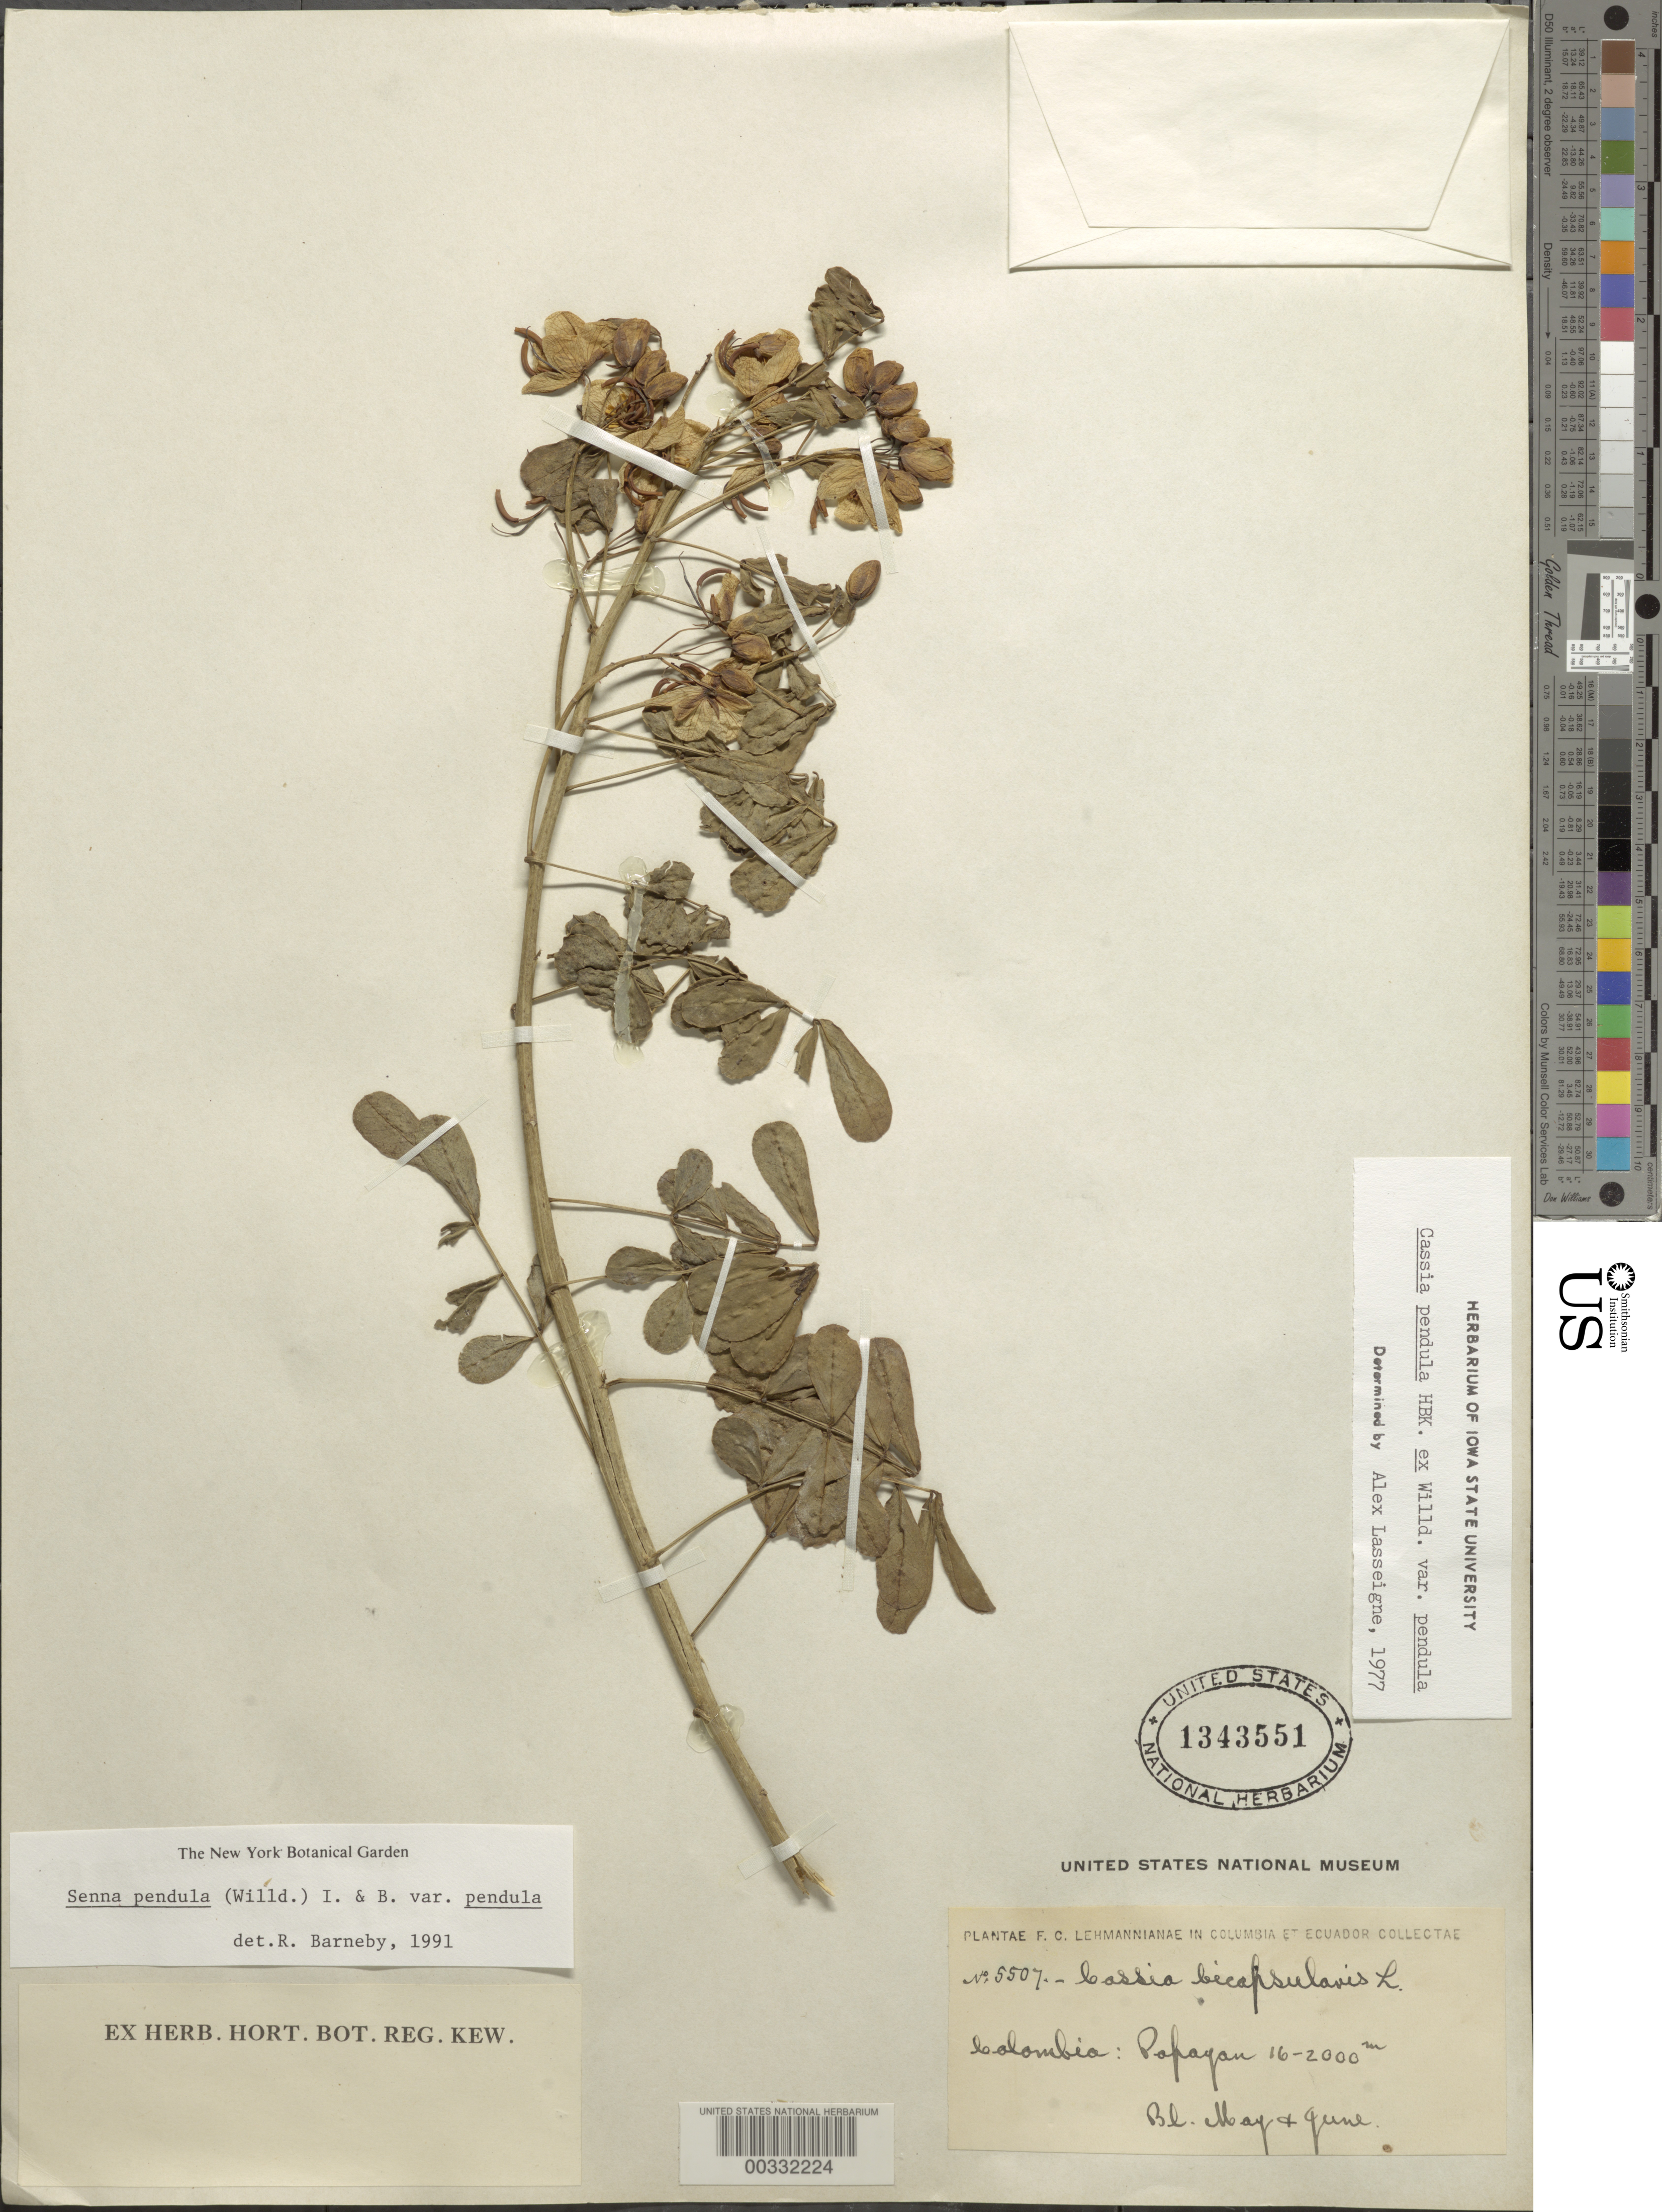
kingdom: Plantae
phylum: Tracheophyta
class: Magnoliopsida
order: Fabales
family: Fabaceae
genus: Senna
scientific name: Senna pendula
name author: (Humb. & Bonpl. ex Willd.) H.S. Irwin & Barneby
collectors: F. C. Lehmann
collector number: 5507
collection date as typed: May ---- to -- Jun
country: Colombia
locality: Popayan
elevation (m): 1600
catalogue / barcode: US 1343551